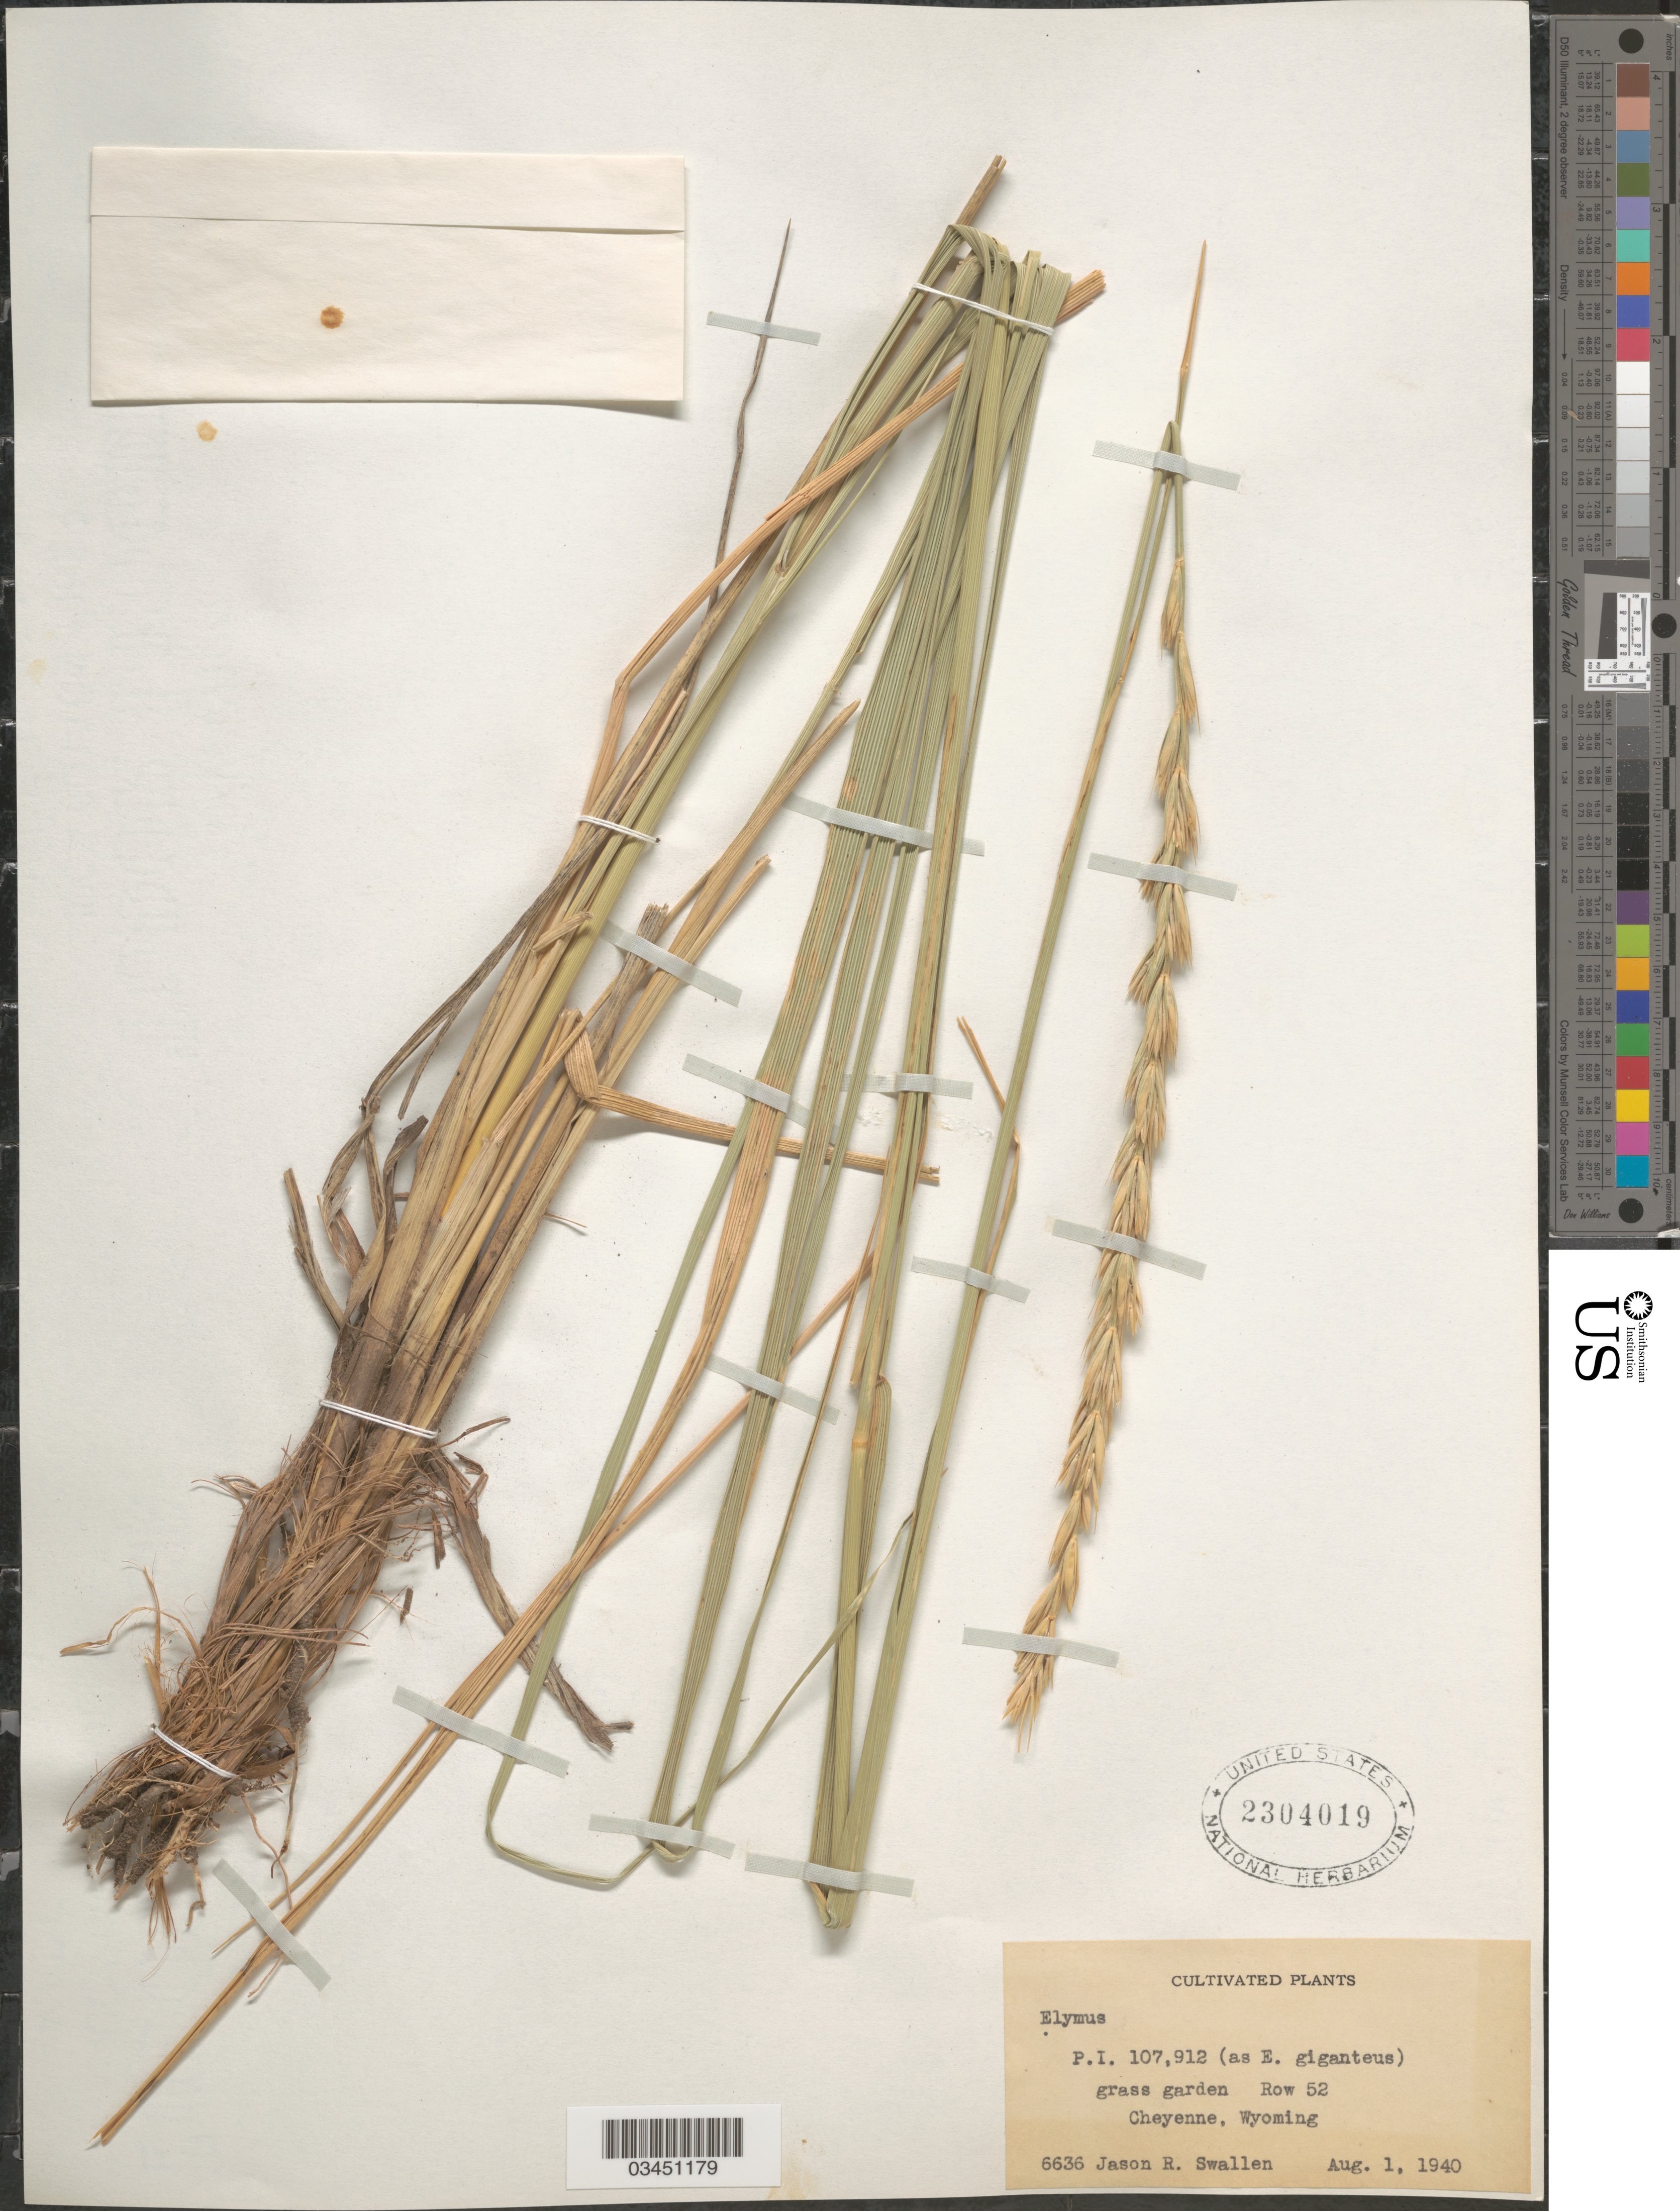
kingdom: Plantae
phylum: Tracheophyta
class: Liliopsida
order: Poales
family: Poaceae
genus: Elymus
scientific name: Elymus sp.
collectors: J. R. Swallen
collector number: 6636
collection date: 1940-08-01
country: United States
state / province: Wyoming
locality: Grass garden. Row 52. Cheyenne.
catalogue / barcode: US 2304019